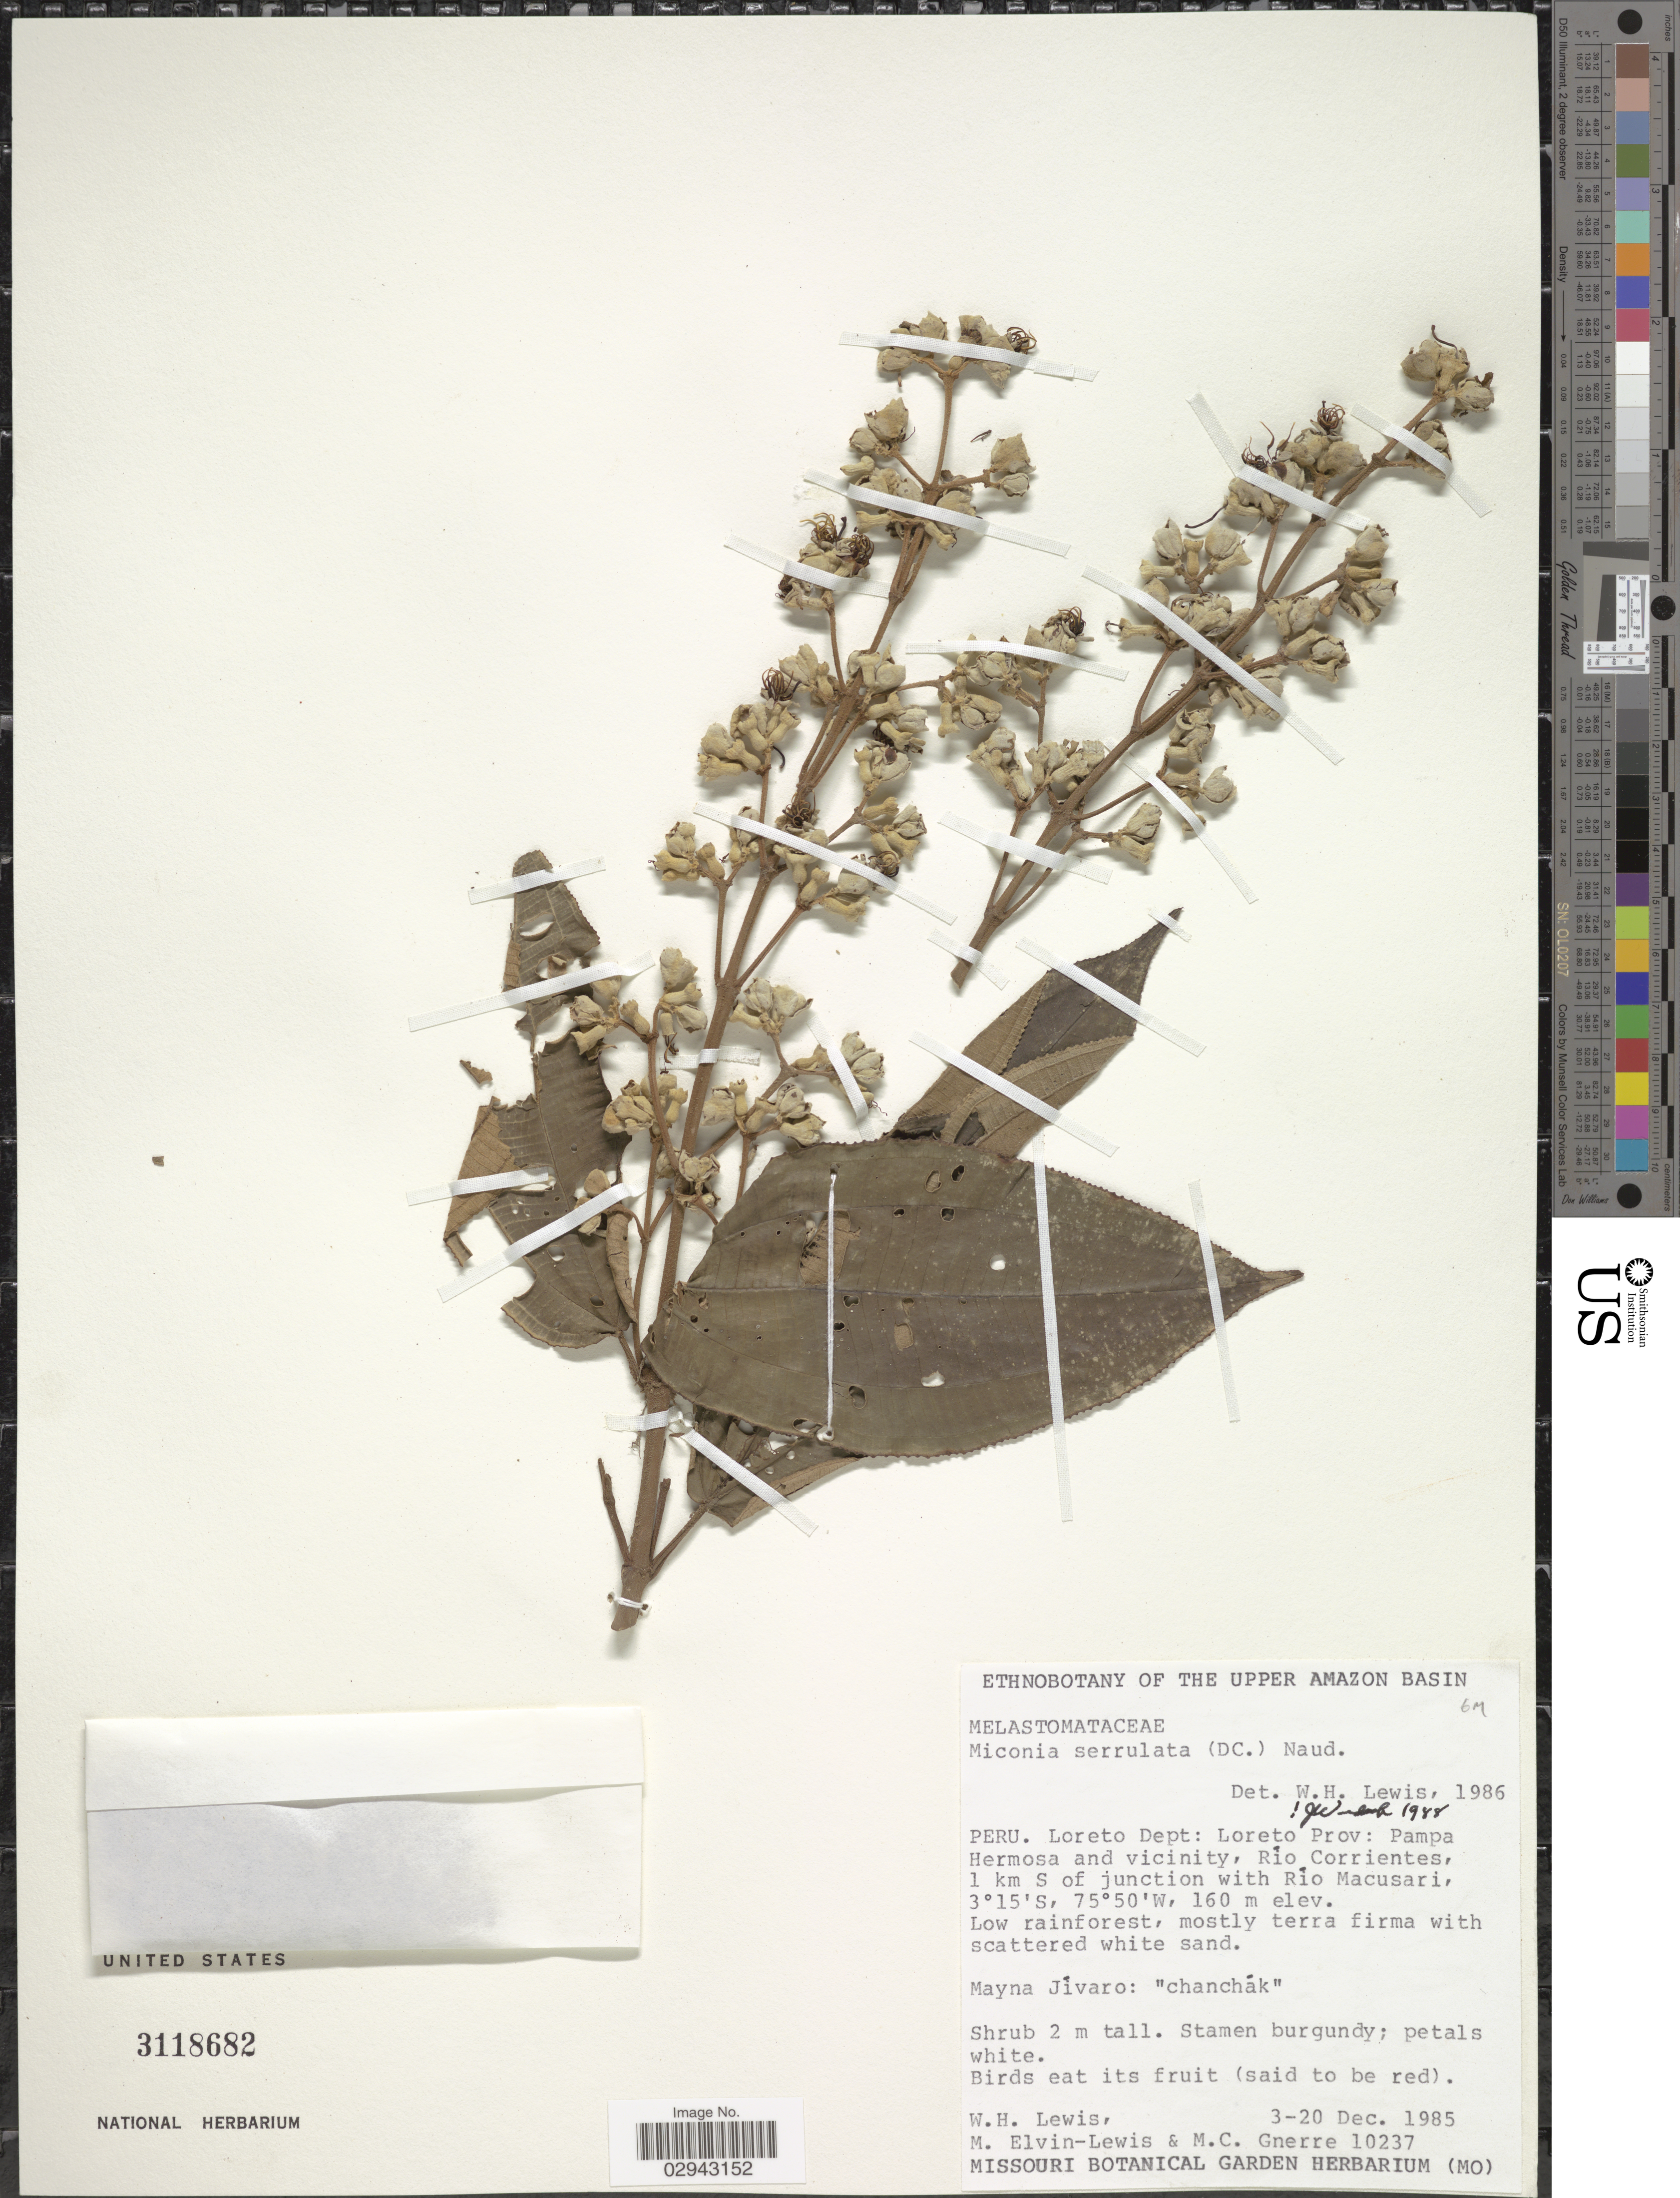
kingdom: Plantae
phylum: Tracheophyta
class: Magnoliopsida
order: Myrtales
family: Melastomataceae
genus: Miconia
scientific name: Miconia serrulata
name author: (DC.) Naudin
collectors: W. H. Lewis, M. Elvin-Lewis & M. Gnerre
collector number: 10237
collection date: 1985-12-03/1985-12-30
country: Peru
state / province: Loreto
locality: Loreto Dept: Loreto Prov: Pampa Hermosa and vicinity, Rio Corrientes, 1 km S of junction with Rio Macusari. Mayna Jivaro: "chanchák".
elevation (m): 160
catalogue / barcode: US 3118682